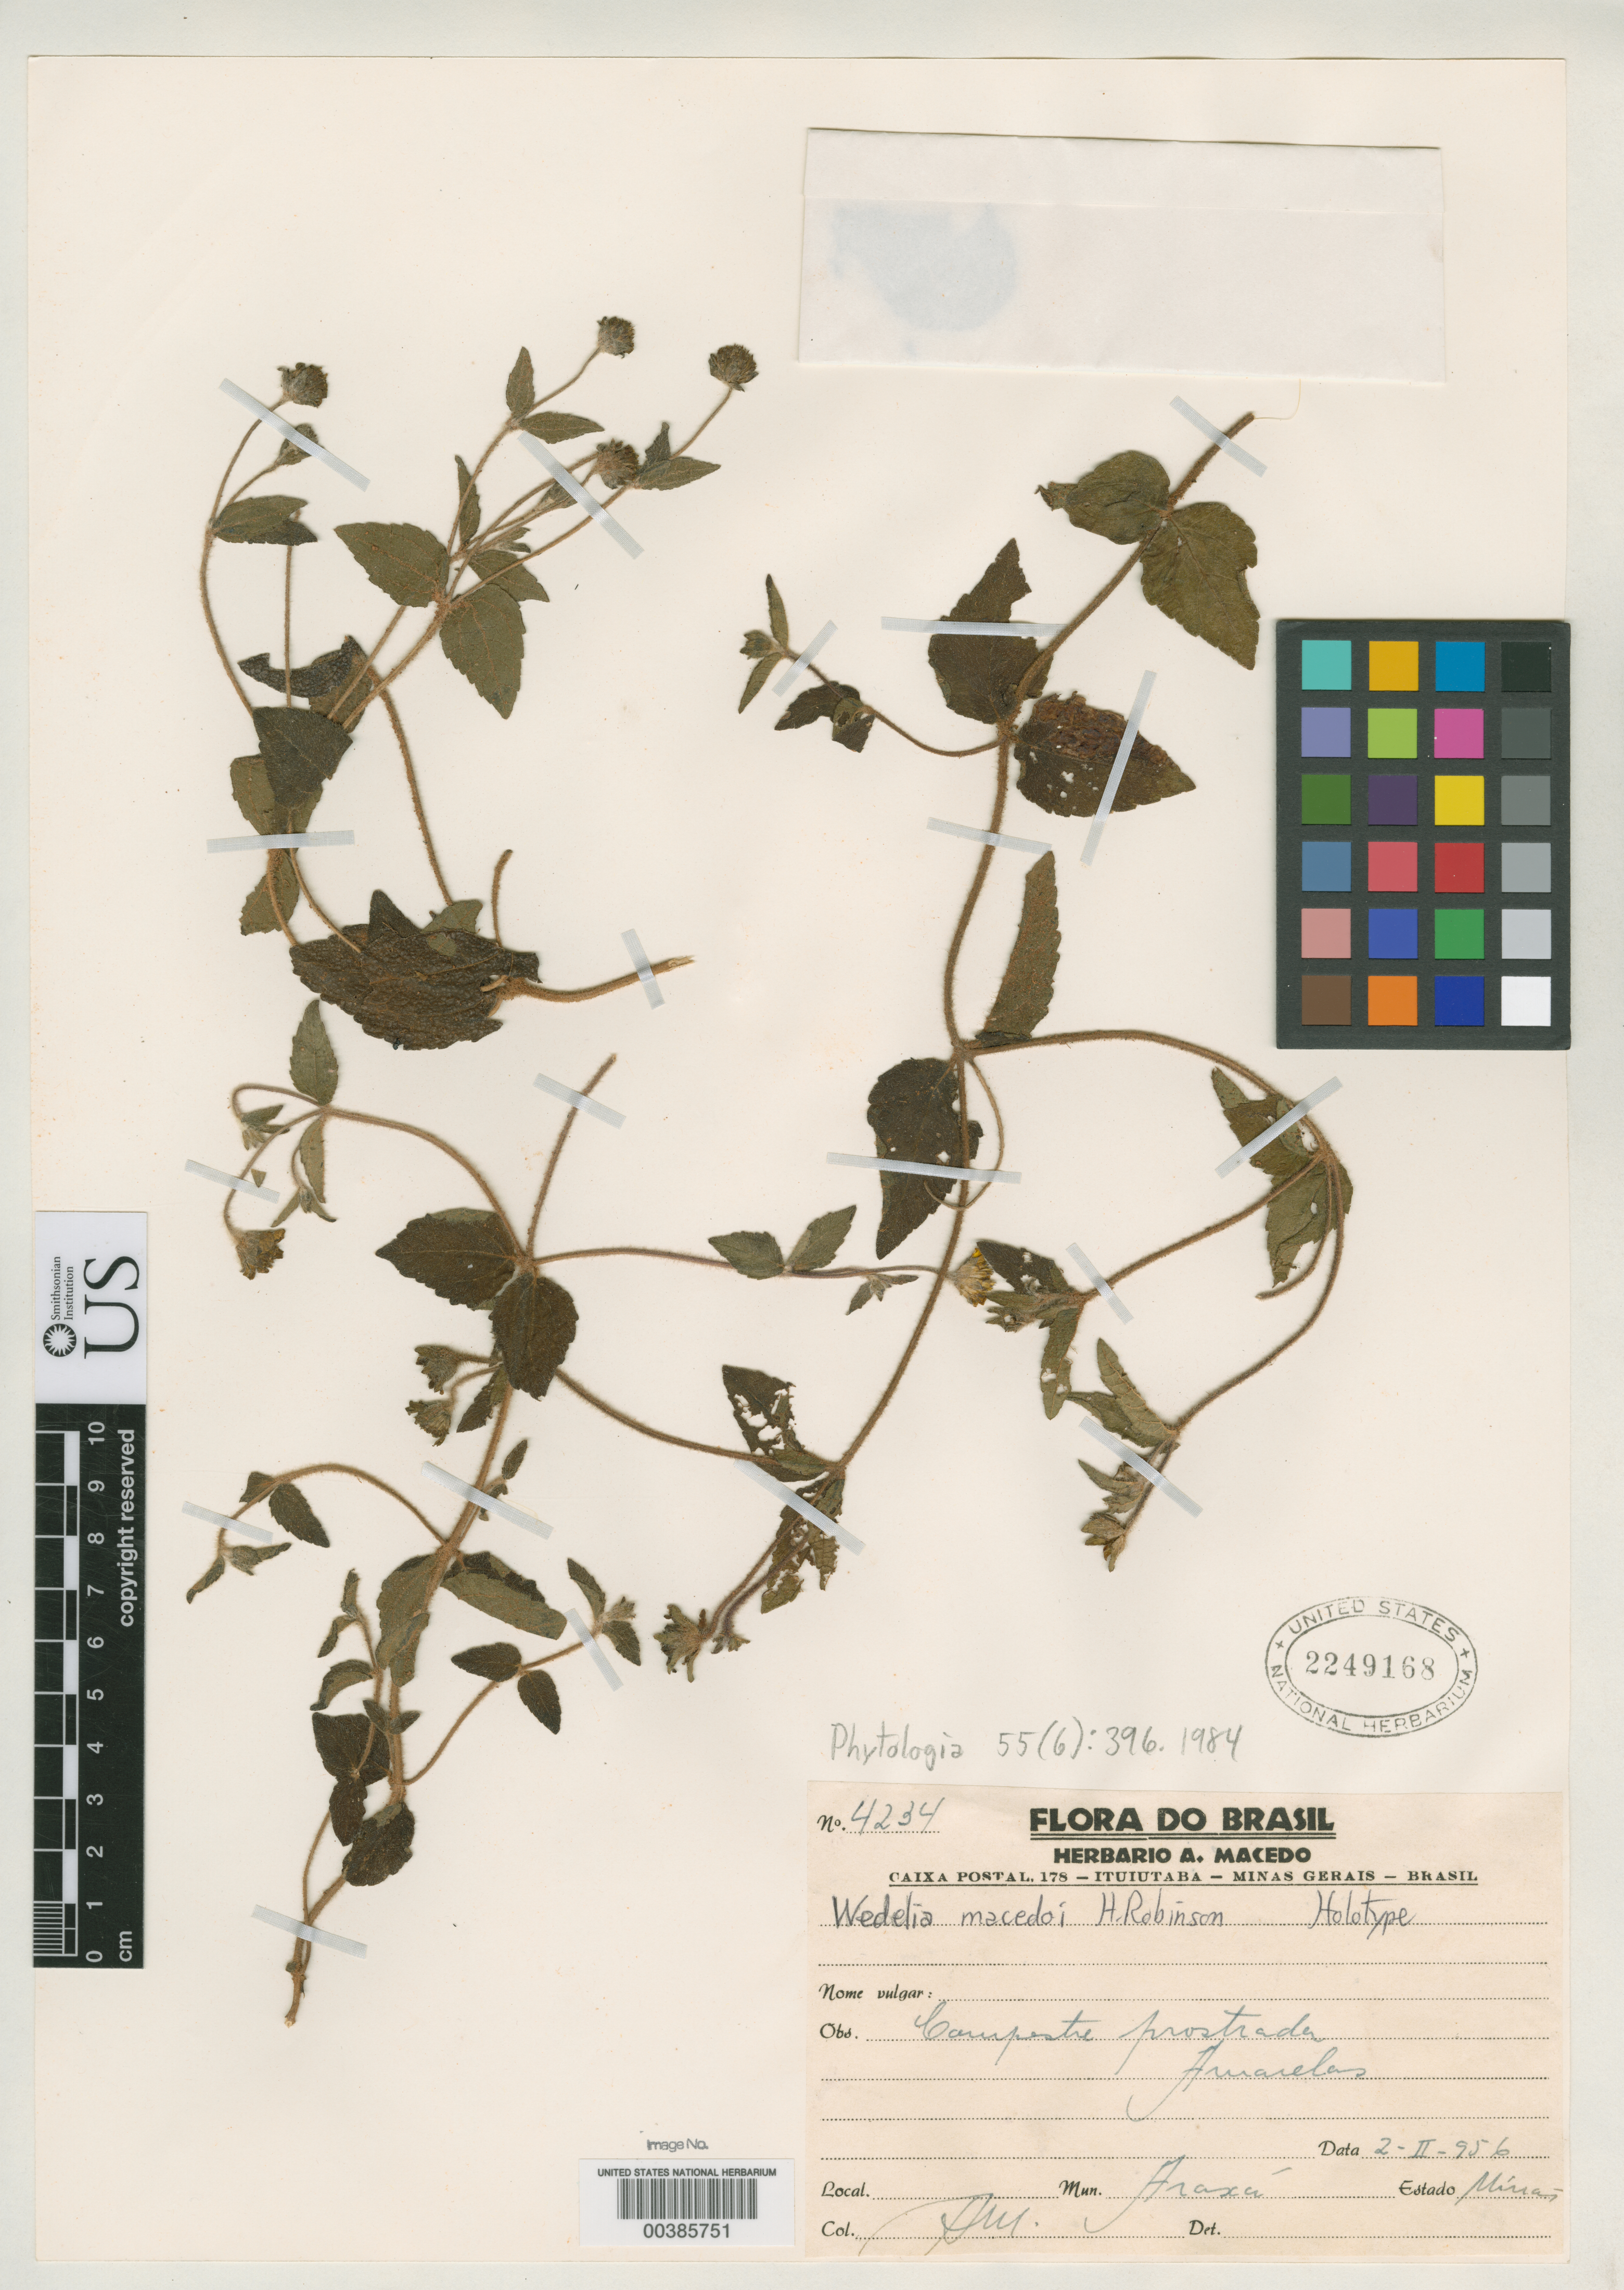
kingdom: Plantae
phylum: Tracheophyta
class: Magnoliopsida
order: Asterales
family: Asteraceae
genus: Wedelia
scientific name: Wedelia macedoi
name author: H. Rob.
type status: Holotype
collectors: A. Macedo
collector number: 4234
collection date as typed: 02 Feb 1956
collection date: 1956-02-02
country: Brazil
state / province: Minas Gerais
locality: Mun. Araxa.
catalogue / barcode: US 2249168